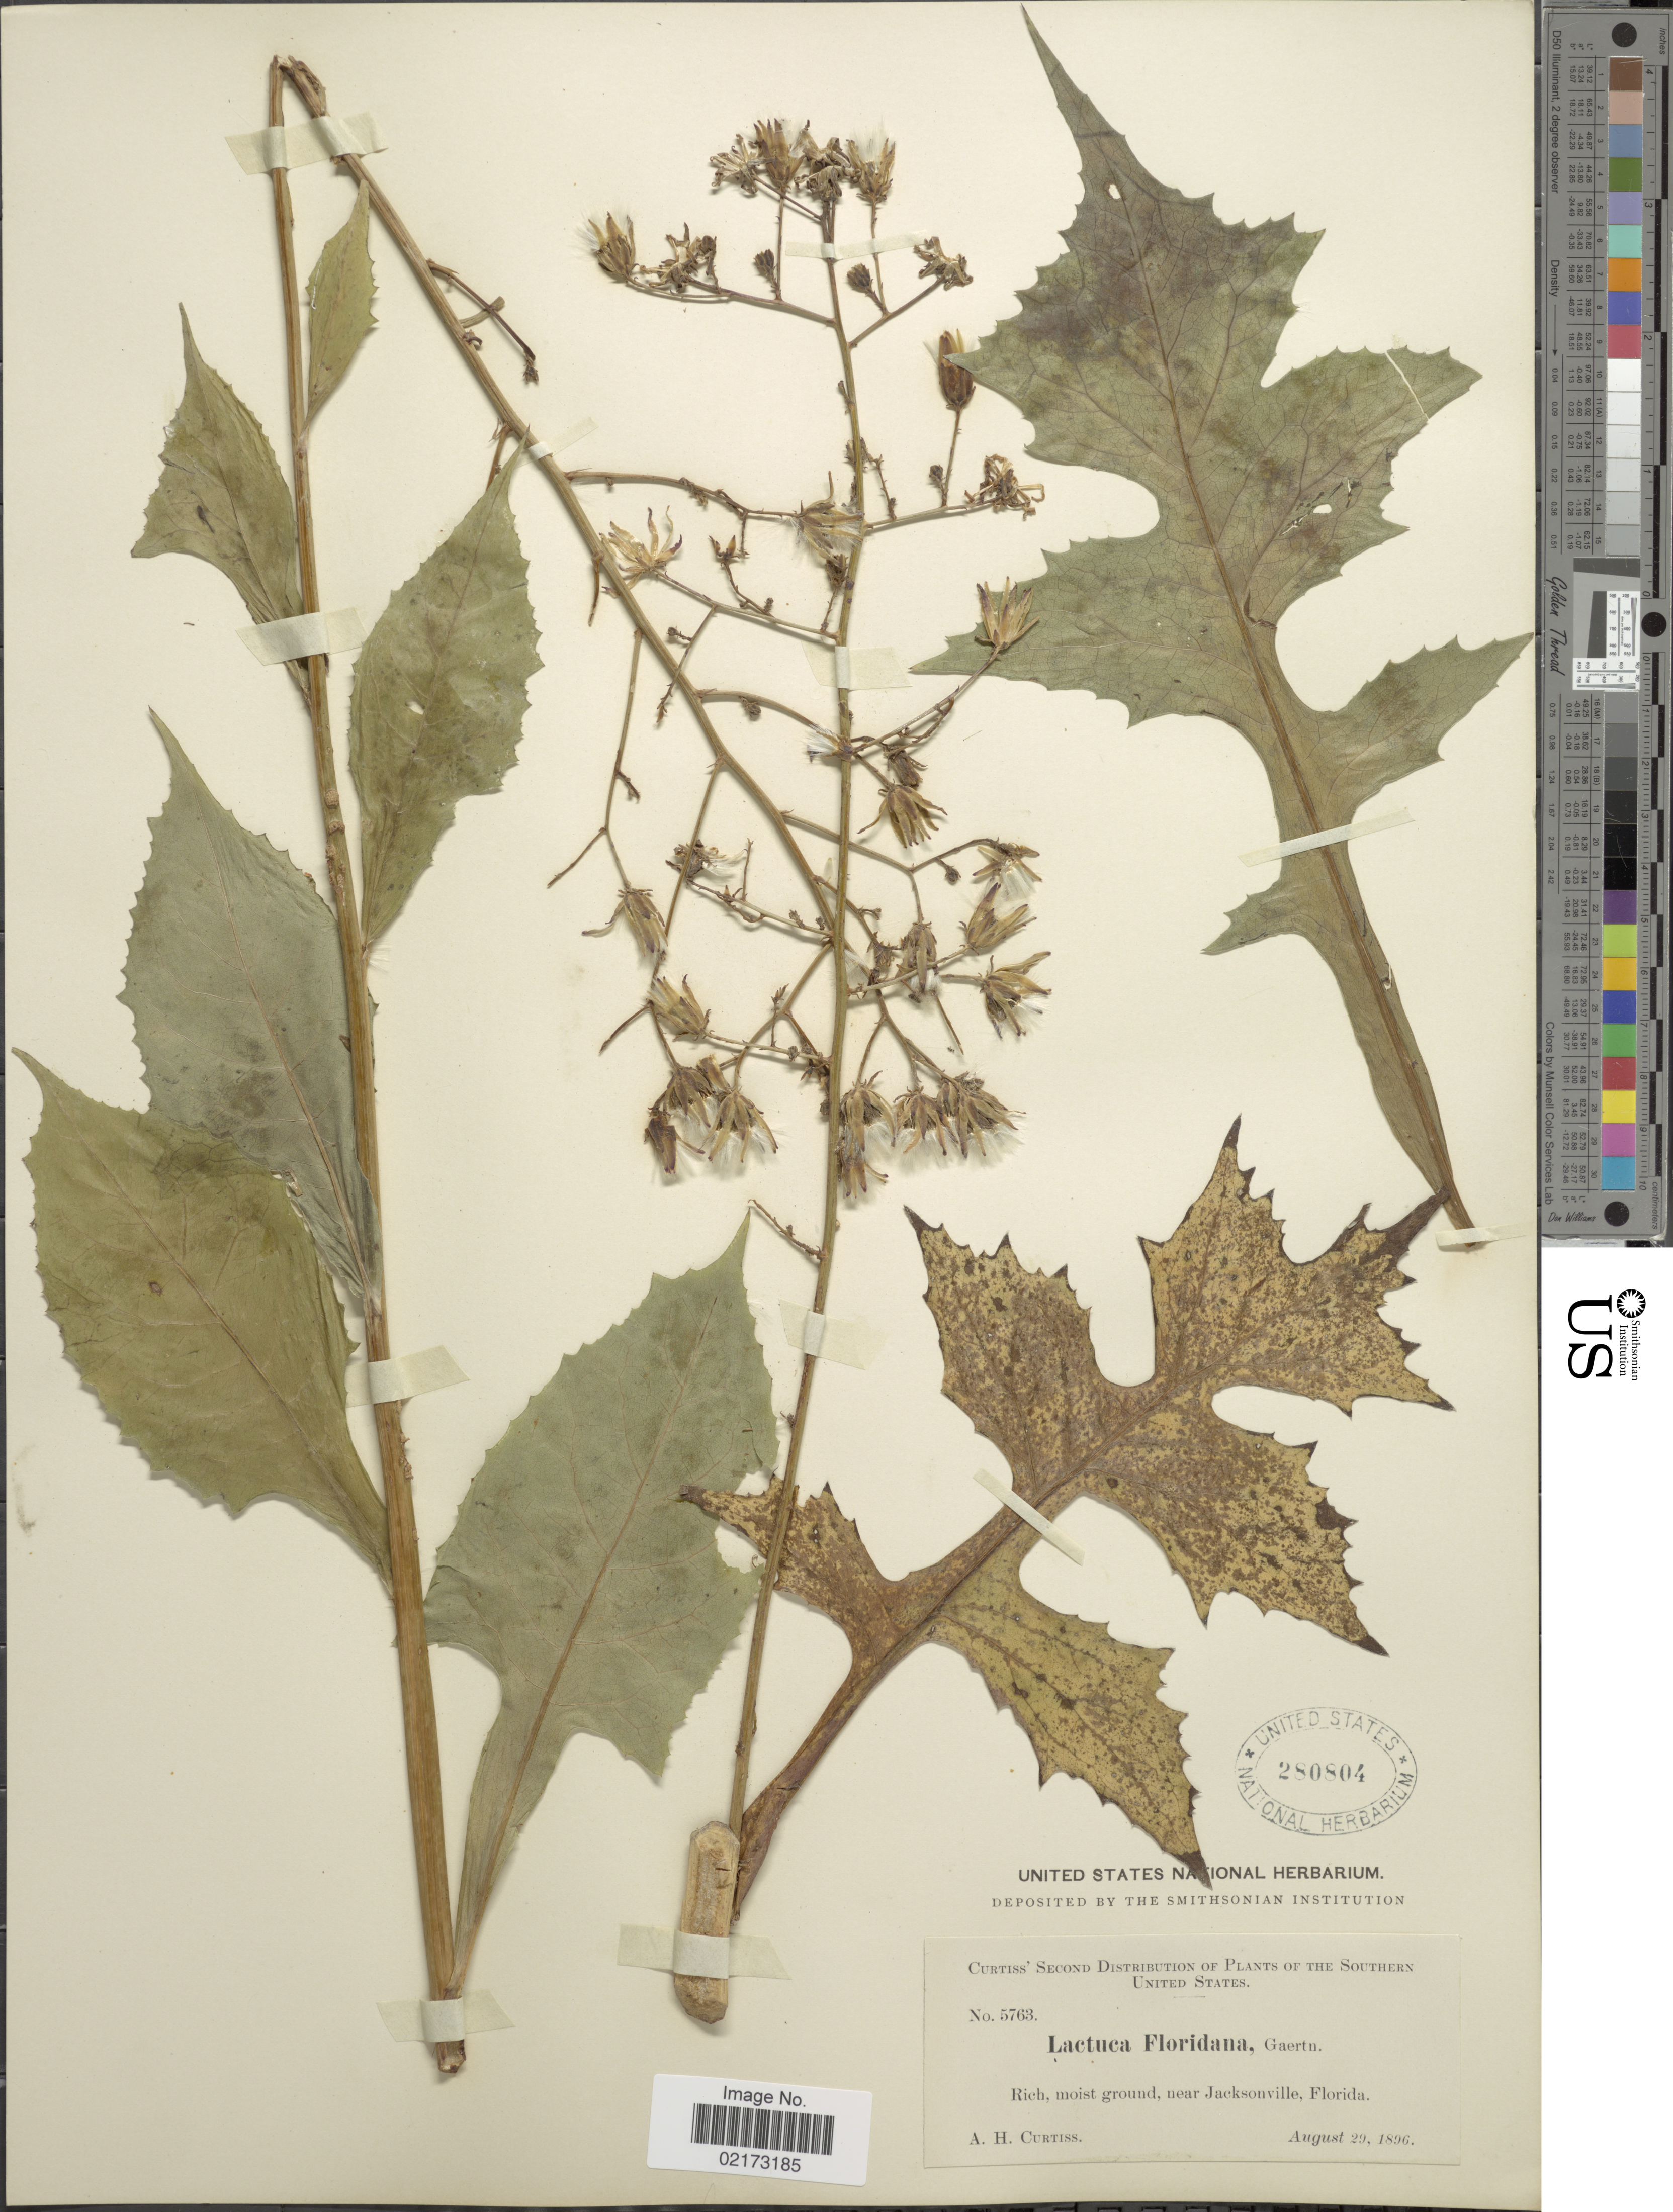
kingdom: Plantae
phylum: Tracheophyta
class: Magnoliopsida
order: Asterales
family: Asteraceae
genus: Lactuca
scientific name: Lactuca floridana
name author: (L.) Gaertn.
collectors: A. H. Curtiss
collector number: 5763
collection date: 1896-08-29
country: United States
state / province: Florida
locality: Southern United States, near Jacksonville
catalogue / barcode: US 280804